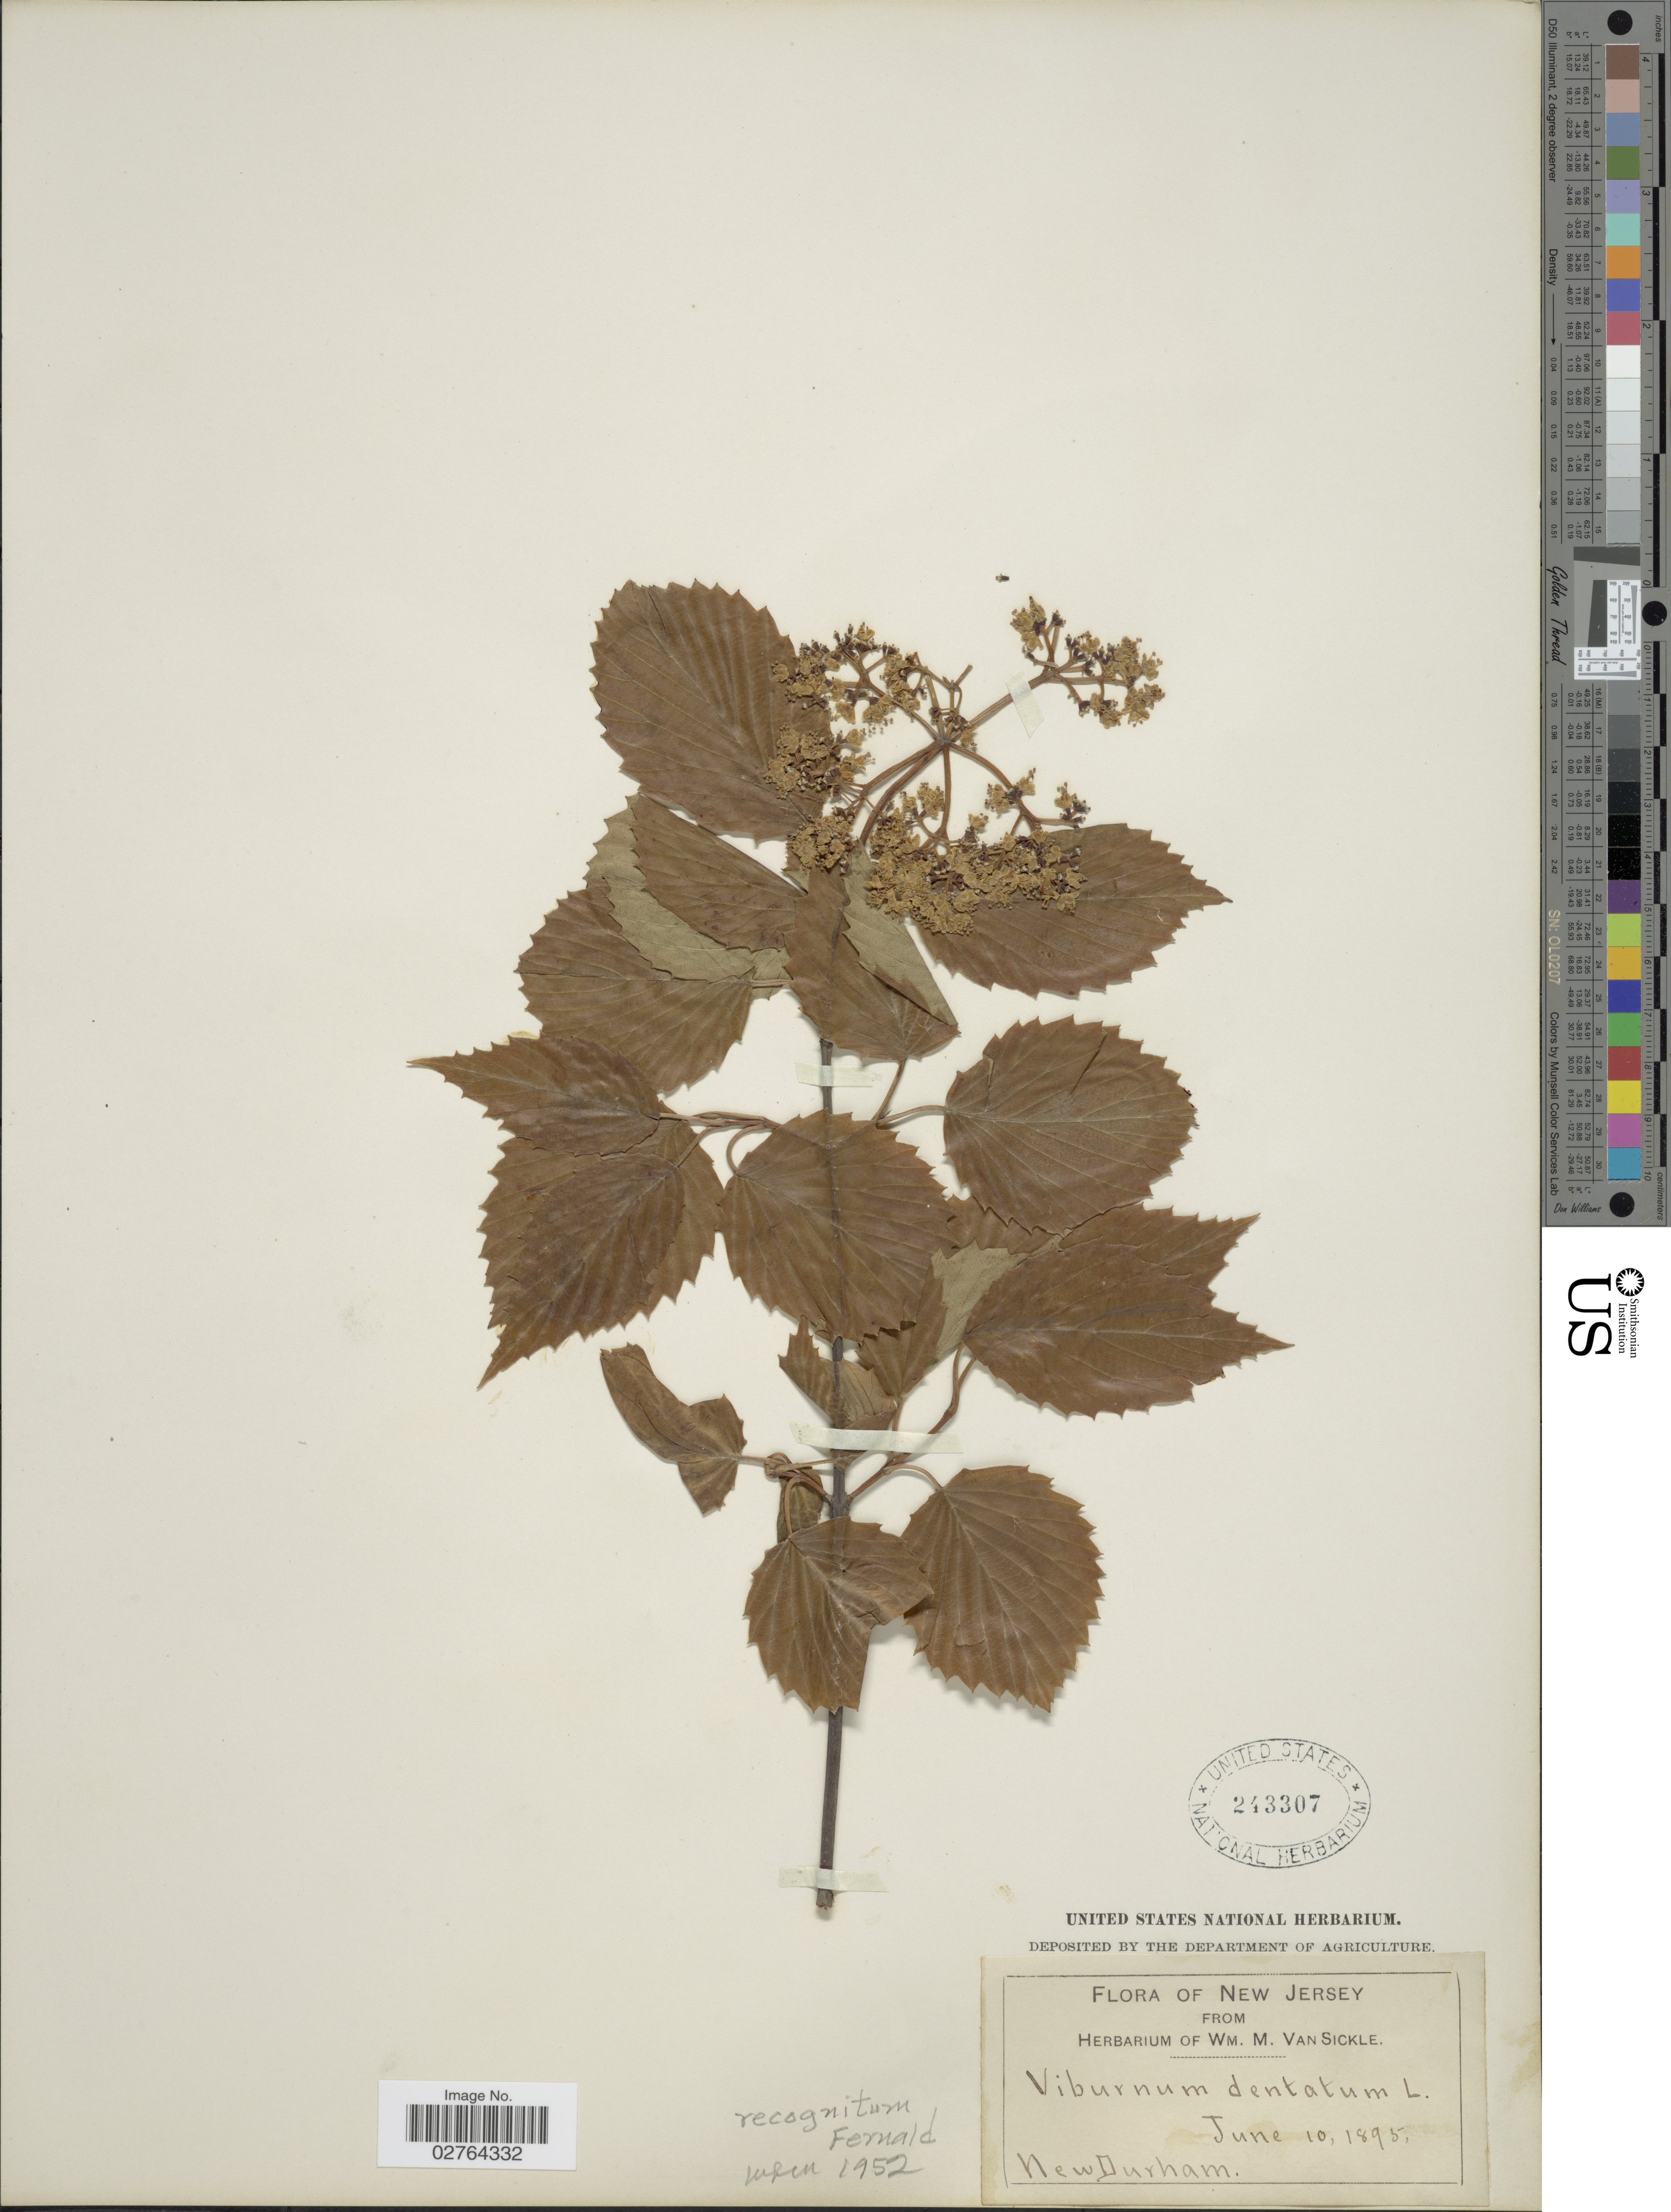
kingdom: Plantae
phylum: Tracheophyta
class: Magnoliopsida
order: Dipsacales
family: Viburnaceae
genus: Viburnum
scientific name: Viburnum recognitum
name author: Fernald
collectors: ex herb. Wm. M. Van Sickle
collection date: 1895-06-10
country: United States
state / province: New Jersey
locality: New Durham.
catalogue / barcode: US 243307